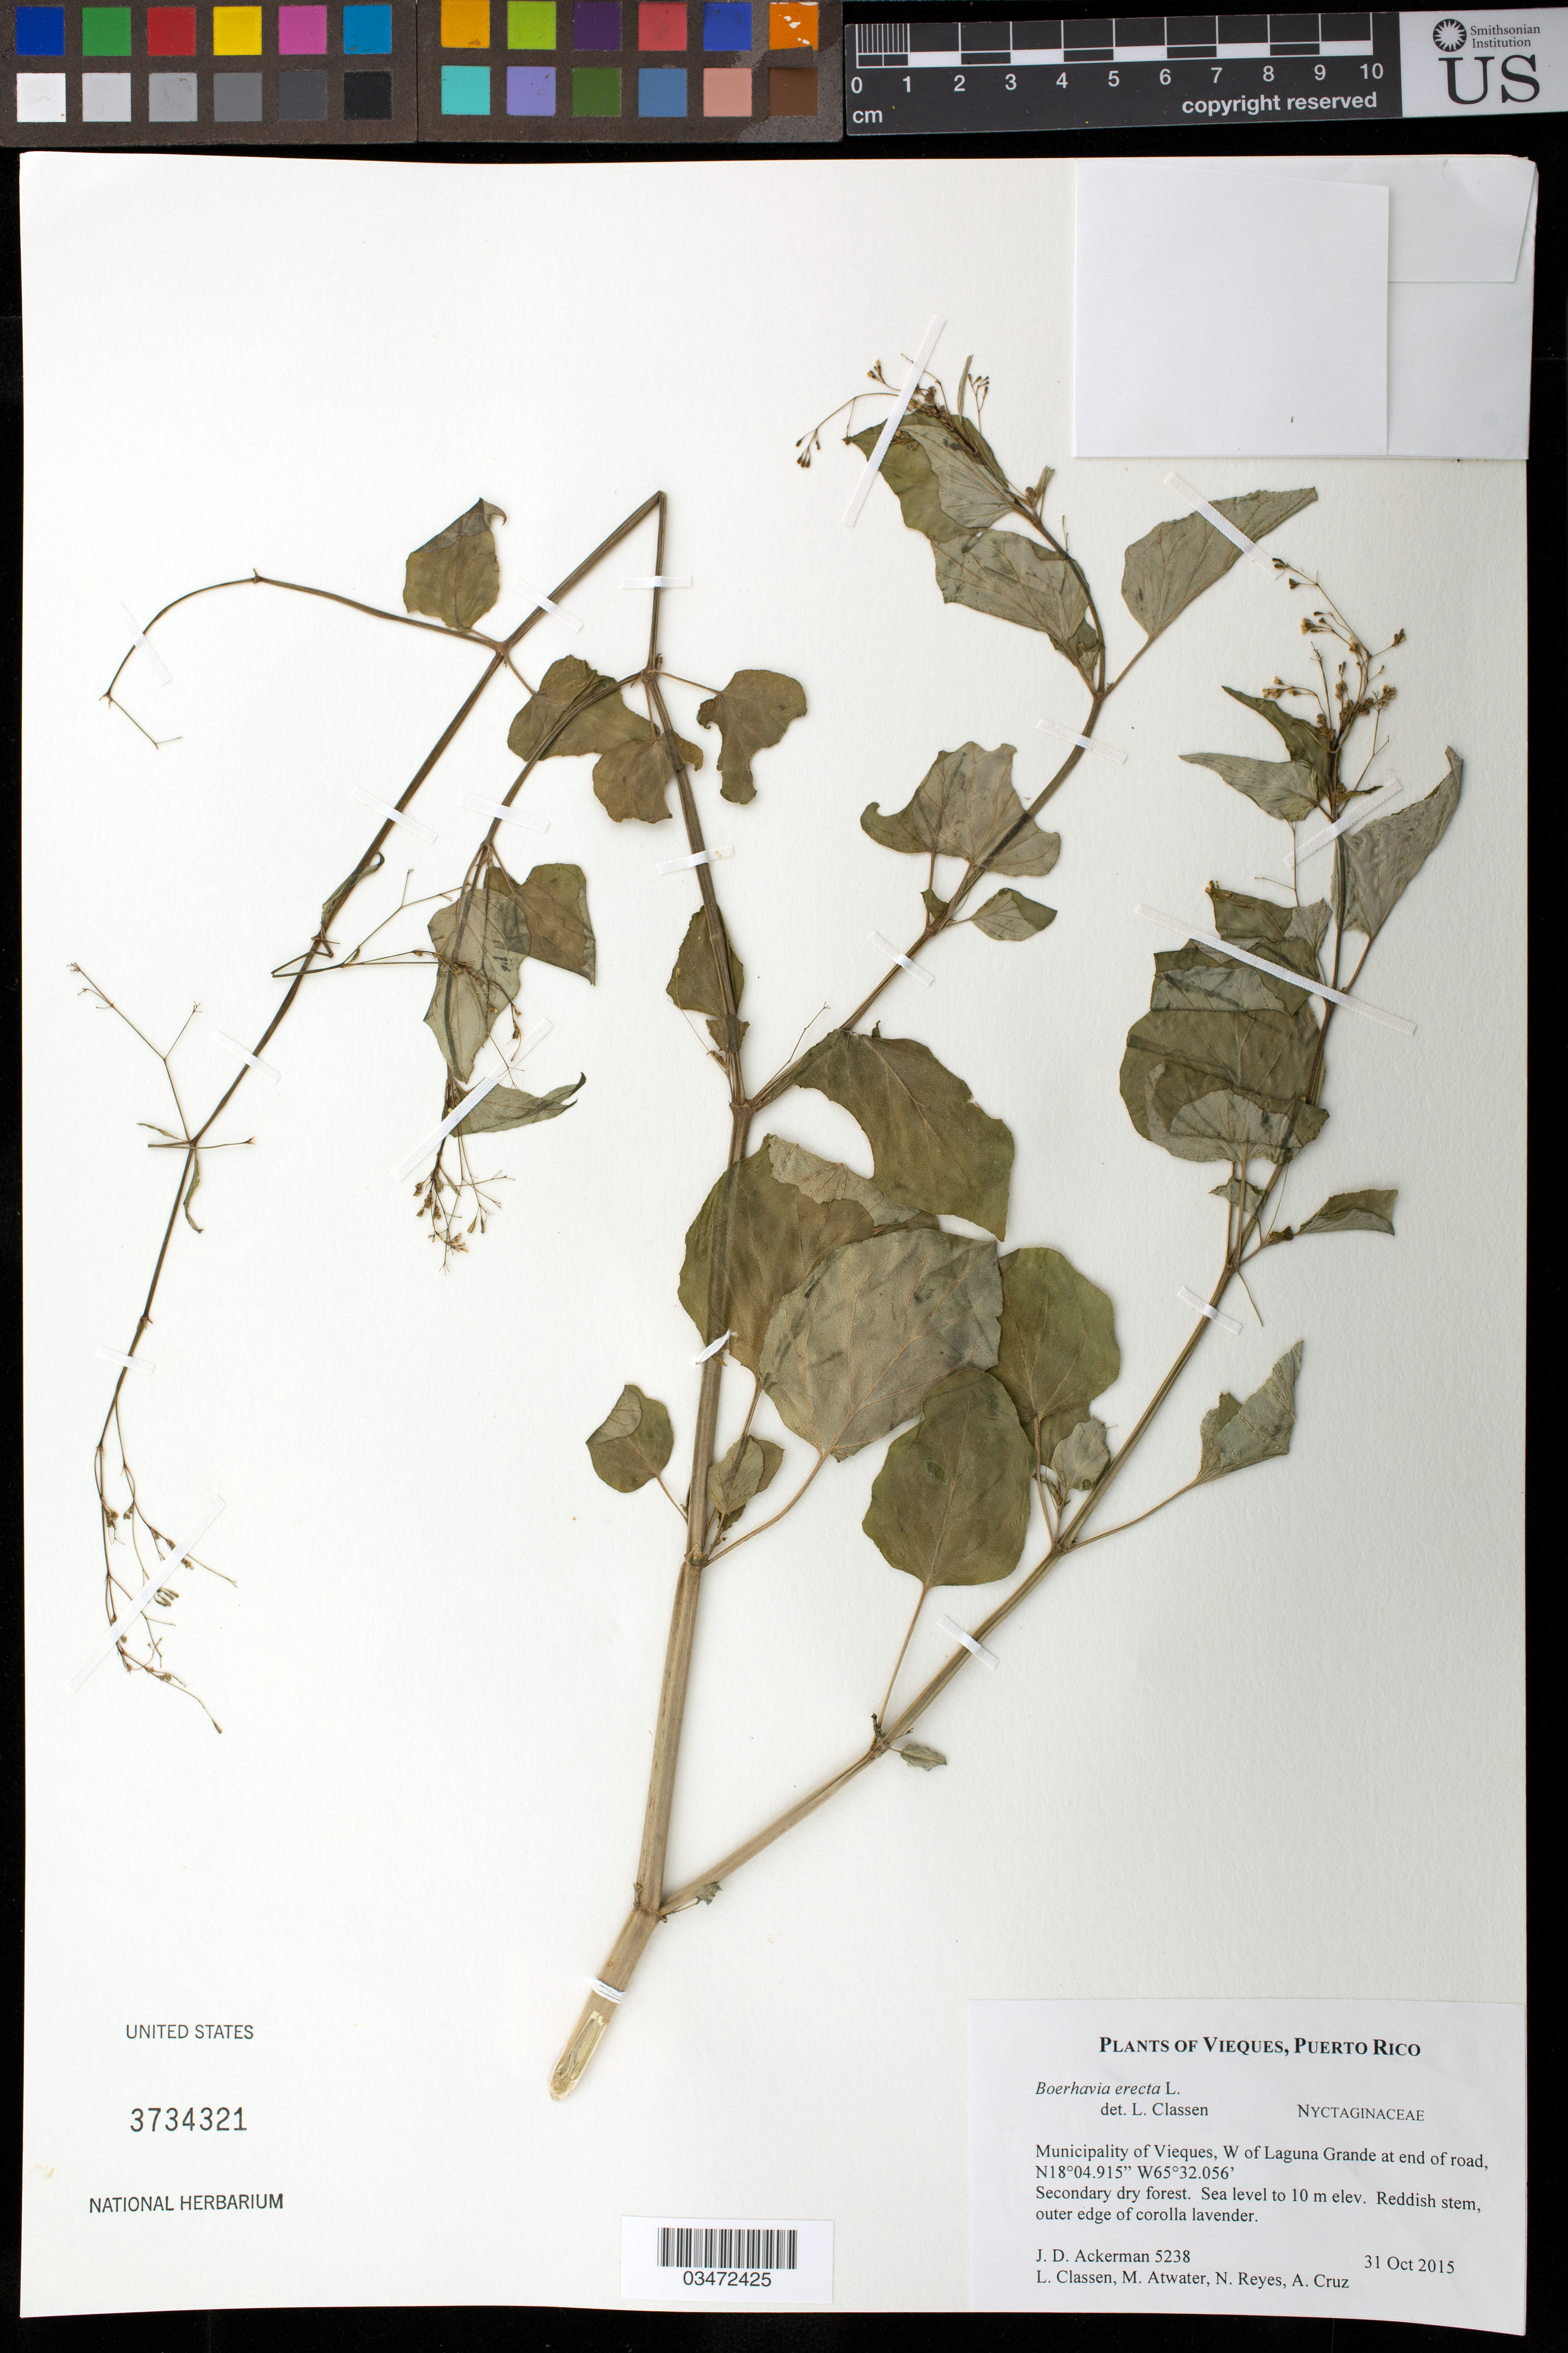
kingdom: Plantae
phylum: Tracheophyta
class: Magnoliopsida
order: Caryophyllales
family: Nyctaginaceae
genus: Boerhavia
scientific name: Boerhavia erecta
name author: L.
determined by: Classen, L.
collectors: J. D. Ackerman, L. Classen, M. Atwater, N. Reyes & A. Cruz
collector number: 5238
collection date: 2015-10-31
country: Puerto Rico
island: Vieques I.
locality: Mun. Vieques, W of Laguna Grande at end of road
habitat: Secondary dry forest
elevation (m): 0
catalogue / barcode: US 3734321